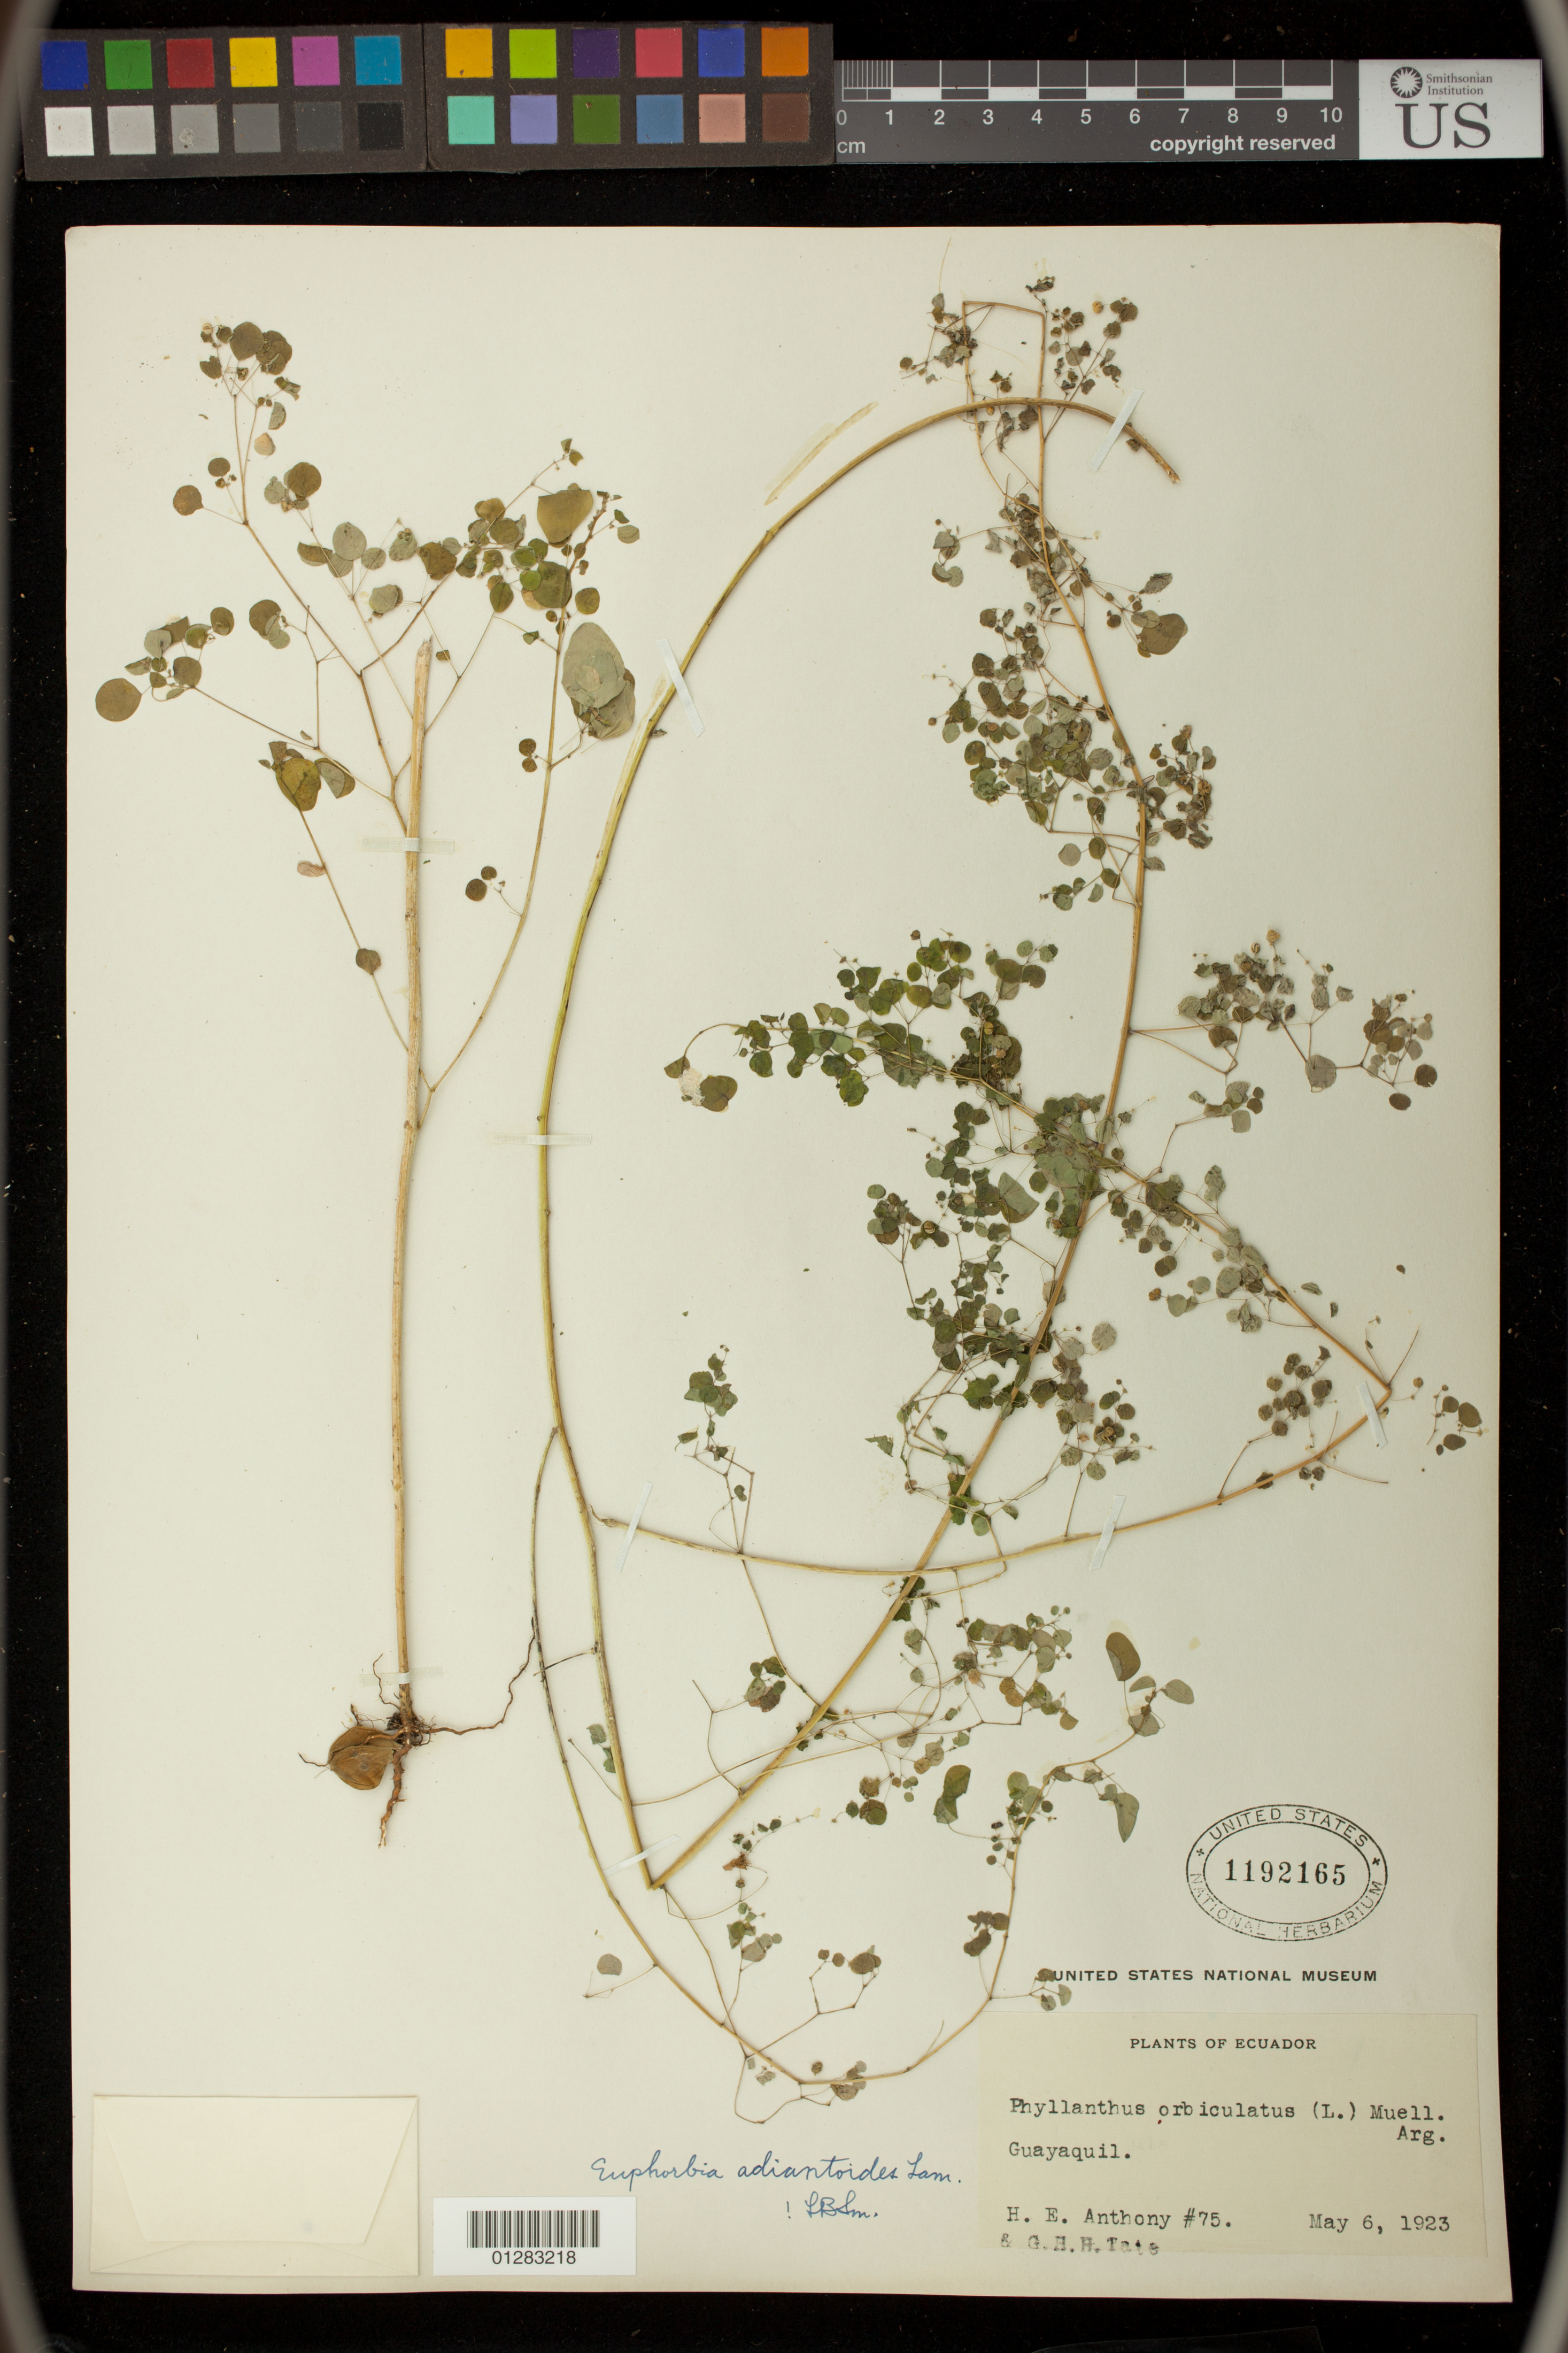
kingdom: Plantae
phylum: Tracheophyta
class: Magnoliopsida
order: Malpighiales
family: Euphorbiaceae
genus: Euphorbia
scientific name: Euphorbia adiantoides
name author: Lam.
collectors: H. E. Anthony & G. H. H.Tate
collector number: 75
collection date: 1923-05-06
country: Ecuador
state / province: Guayas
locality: Guayaquil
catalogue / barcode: US 1192165